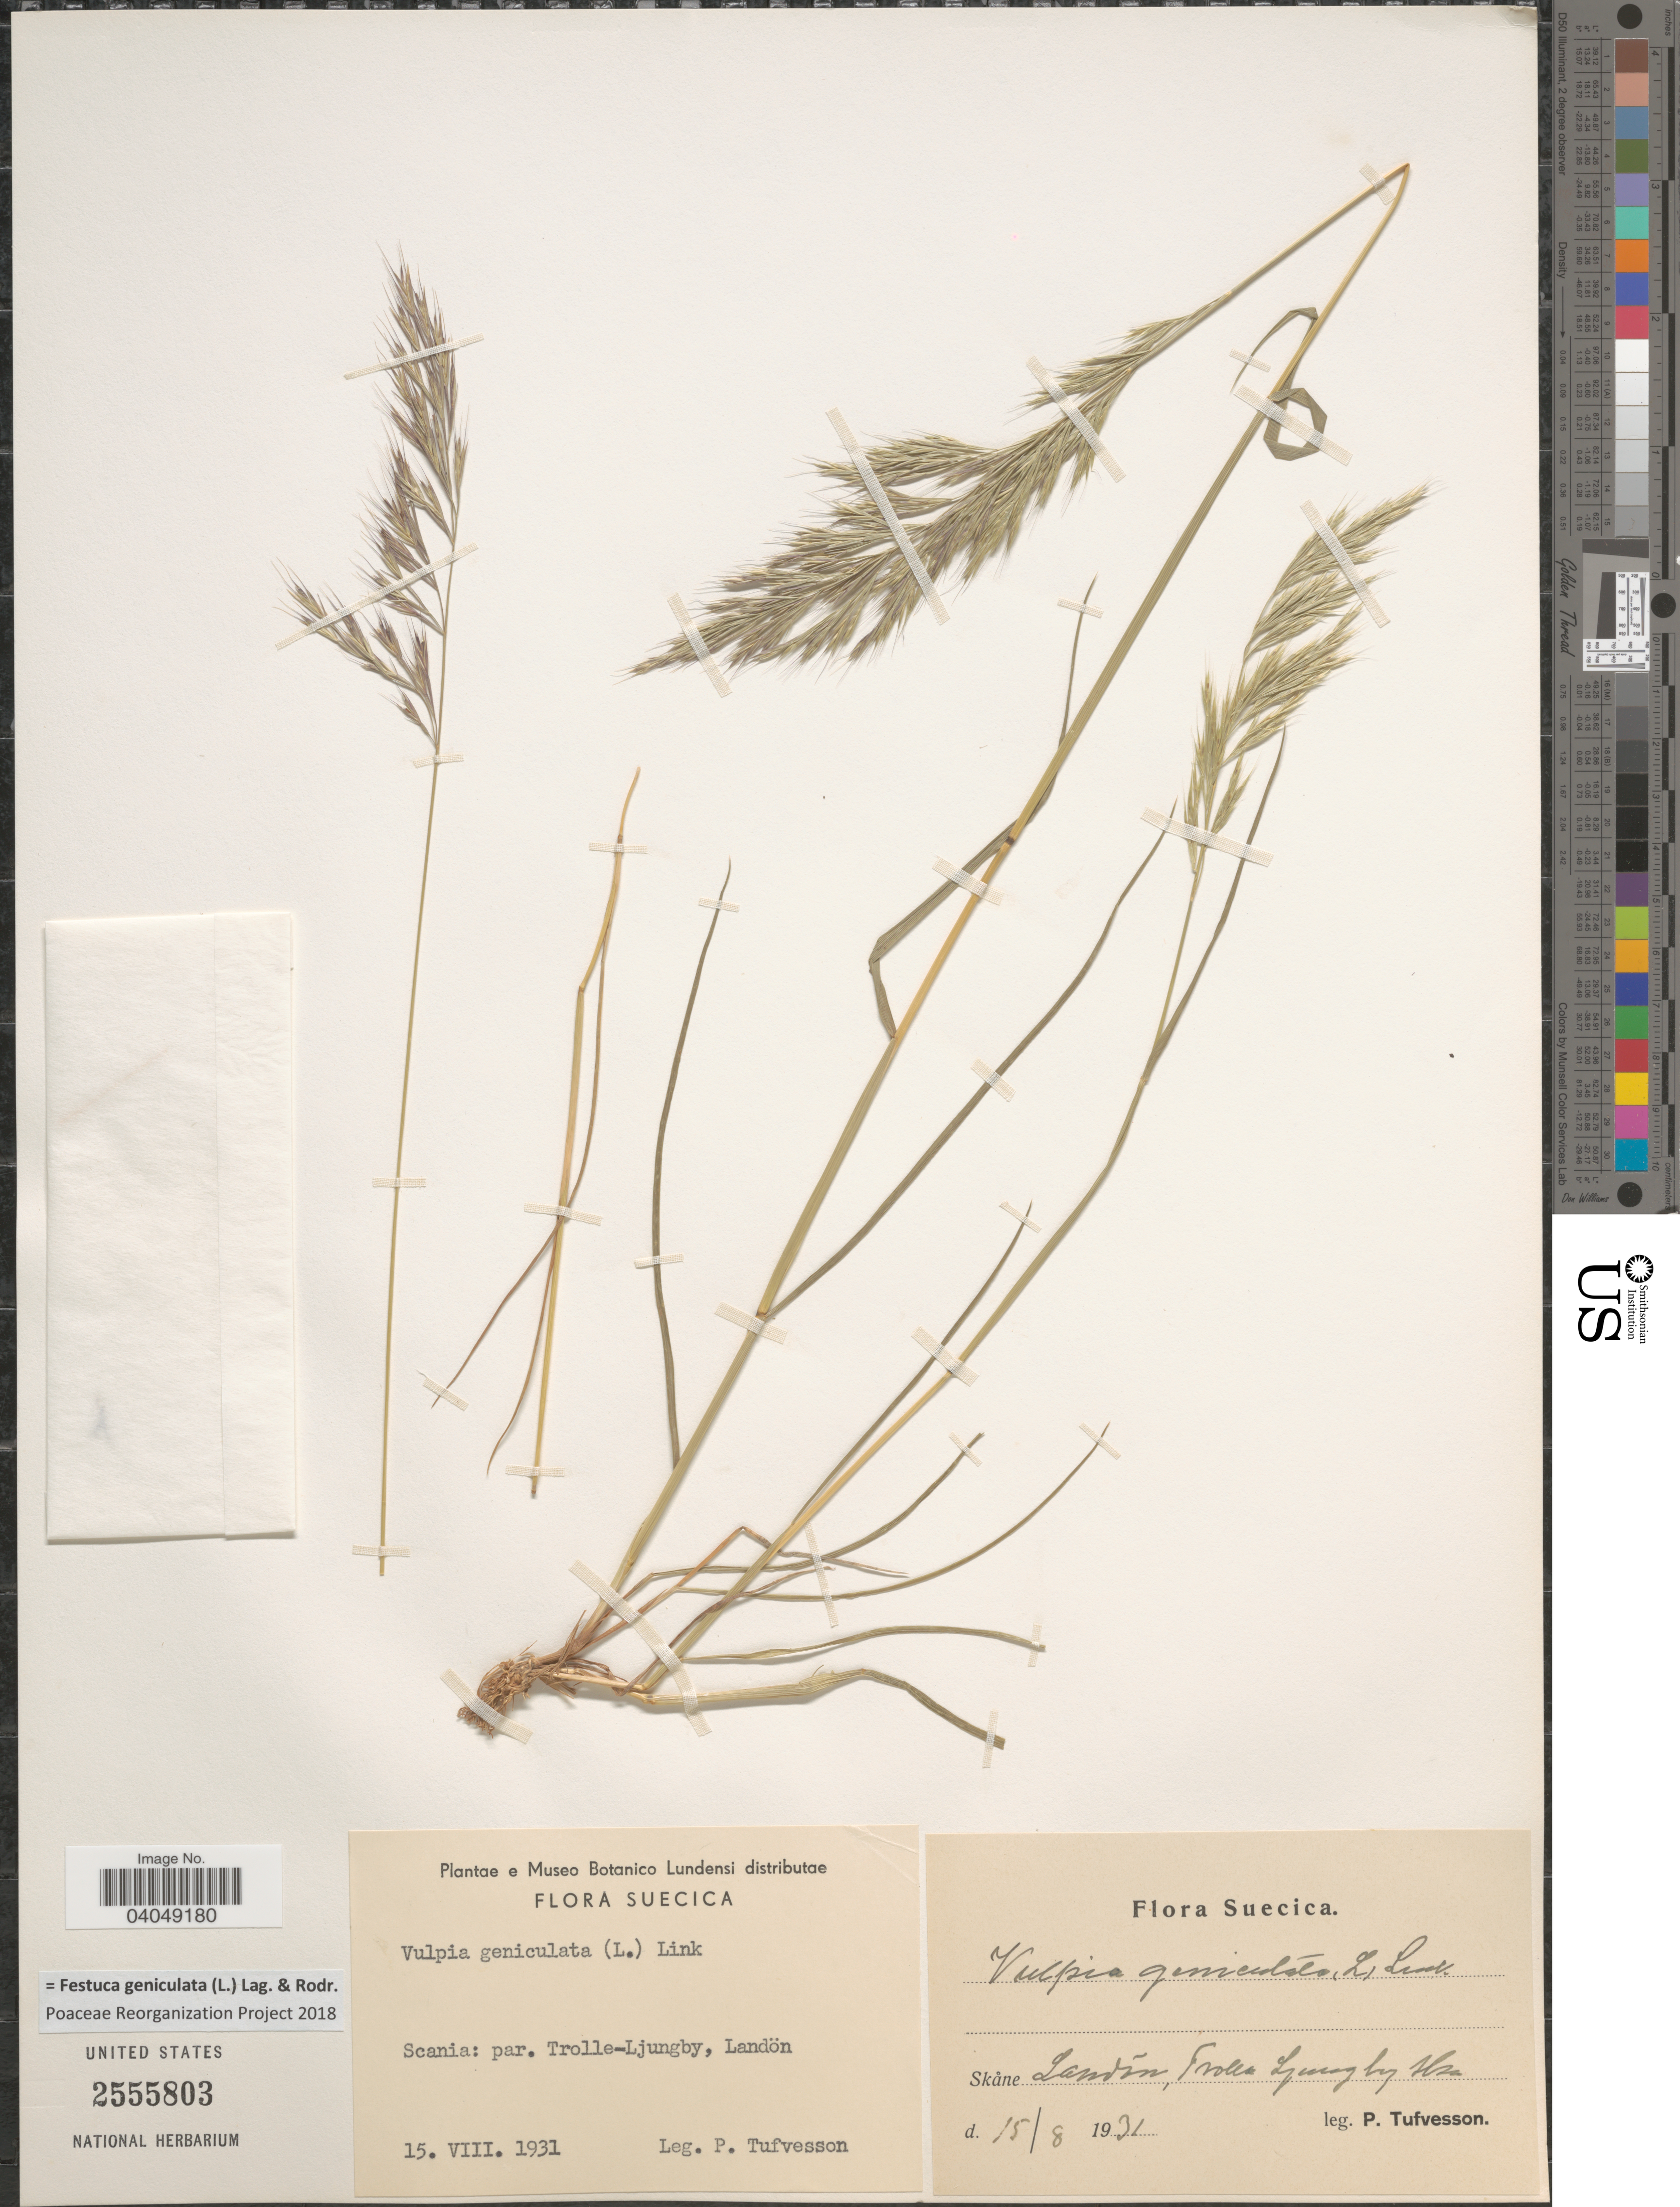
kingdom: Plantae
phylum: Tracheophyta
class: Liliopsida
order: Poales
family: Poaceae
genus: Festuca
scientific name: Festuca geniculata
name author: (L.) Lag. & Rodr.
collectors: P. Tufvesson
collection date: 1931-08-15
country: Sweden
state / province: Skåne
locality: Suecica. Scania: par. Trolle-Ljungby [illegible text], Landön.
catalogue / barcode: US 2555803